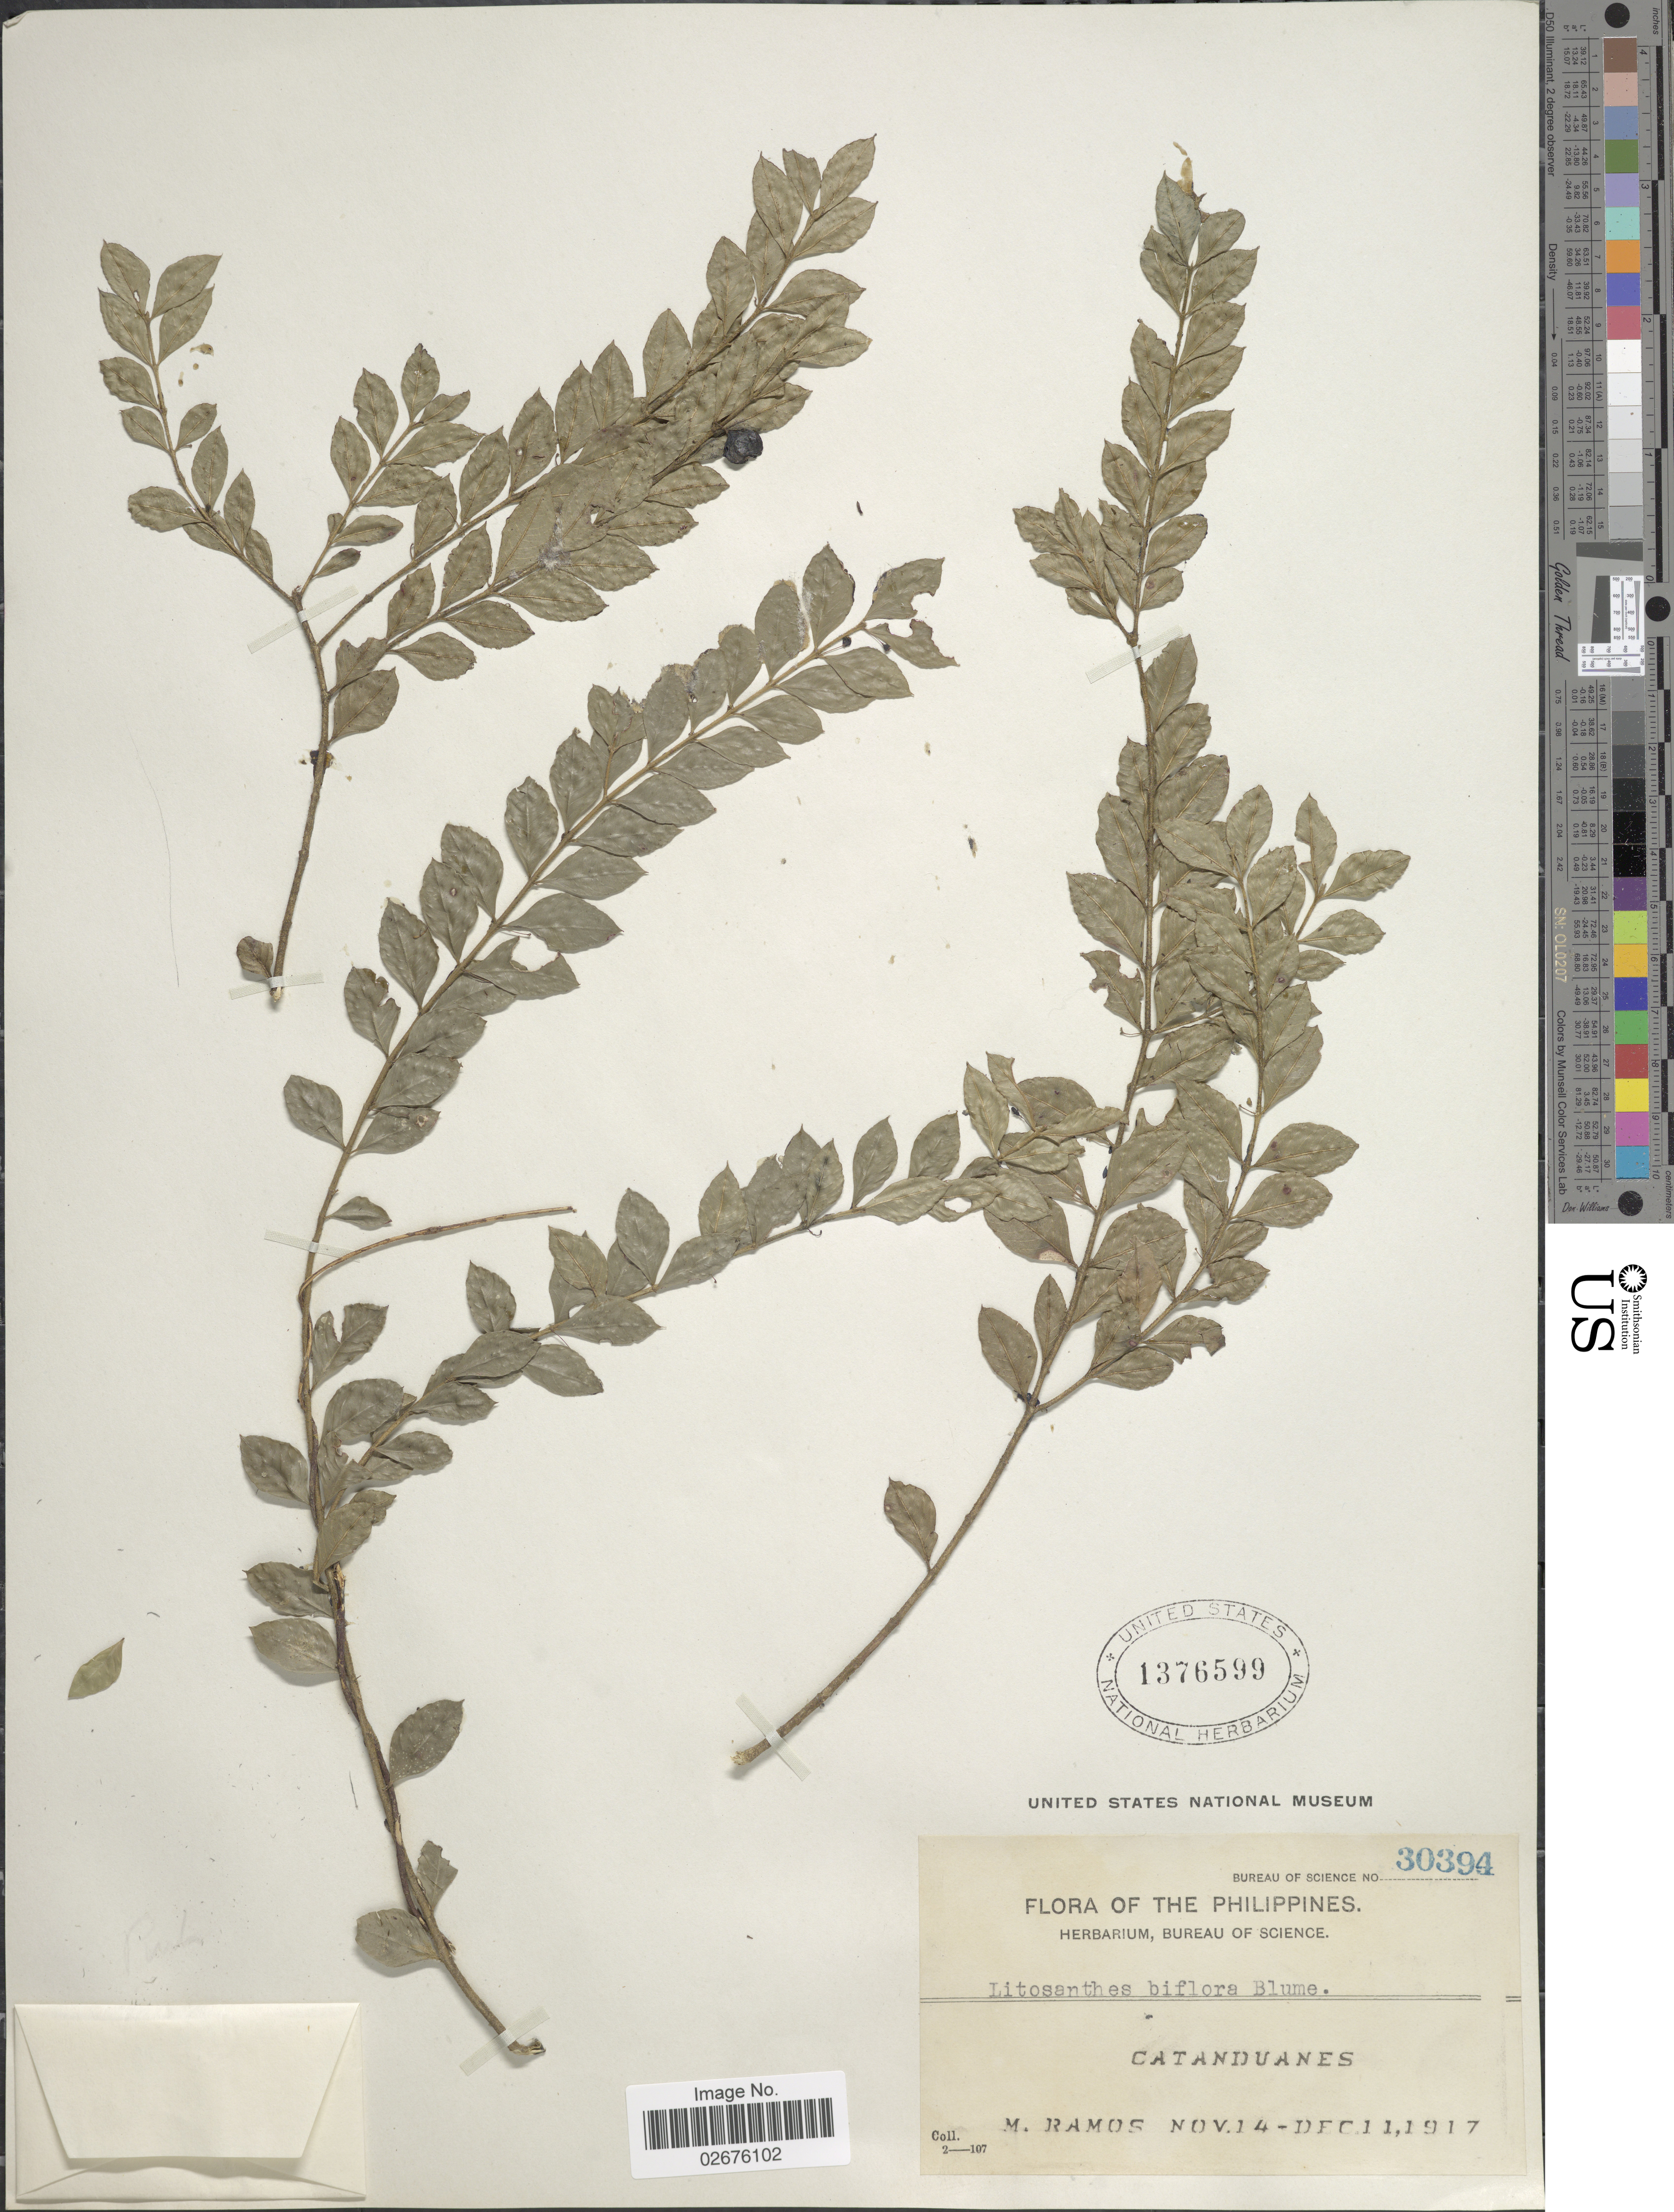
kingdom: Plantae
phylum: Tracheophyta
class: Magnoliopsida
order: Gentianales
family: Rubiaceae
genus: Lasianthus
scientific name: Lasianthus biflorus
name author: (Blume) M. Gangop. & Chakrabarty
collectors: M. Ramos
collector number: Bureau of Science 30394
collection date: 1917-11-14/1917-12-11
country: Philippines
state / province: Bicol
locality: Catanduanes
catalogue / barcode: US 1376599